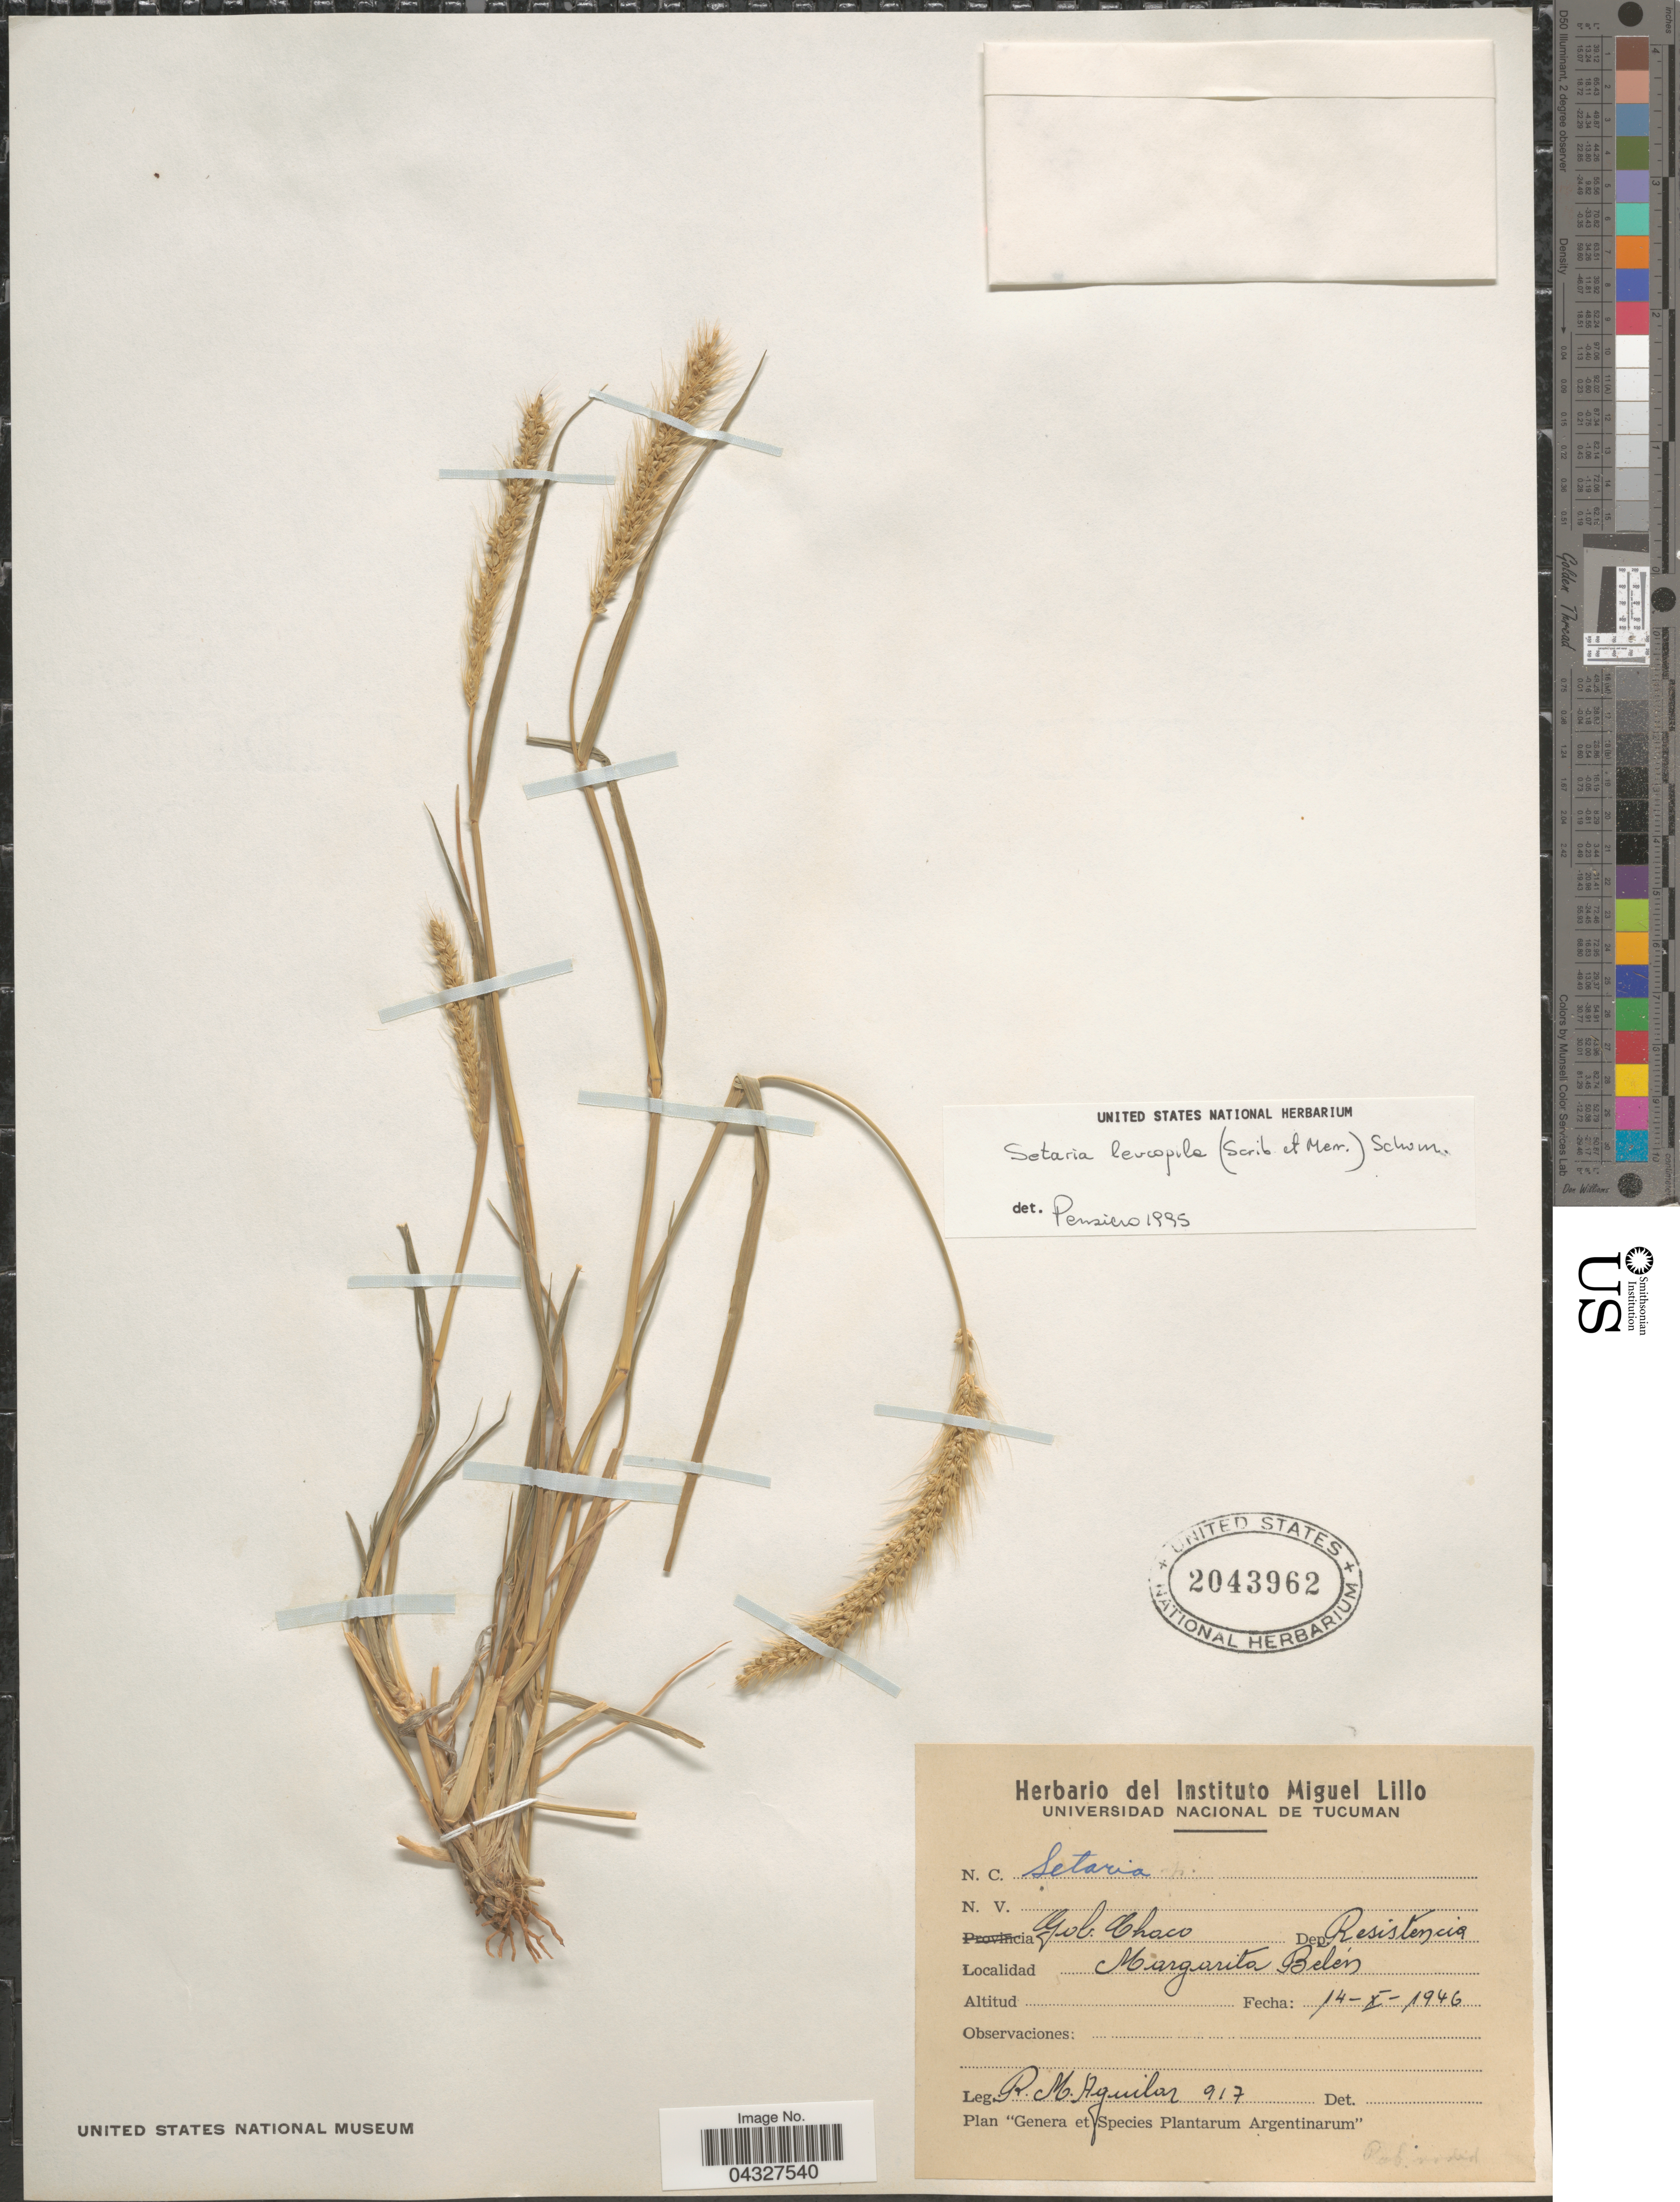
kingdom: Plantae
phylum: Tracheophyta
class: Liliopsida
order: Poales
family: Poaceae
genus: Setaria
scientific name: Setaria leucopila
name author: (Scribn. & Merr.) K. Schum.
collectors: R. Aguilar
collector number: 917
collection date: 1946-10-14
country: Argentina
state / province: Chaco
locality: Gob. Chaco Dep. Resistencia. Margarita Belén.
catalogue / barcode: US 2043962